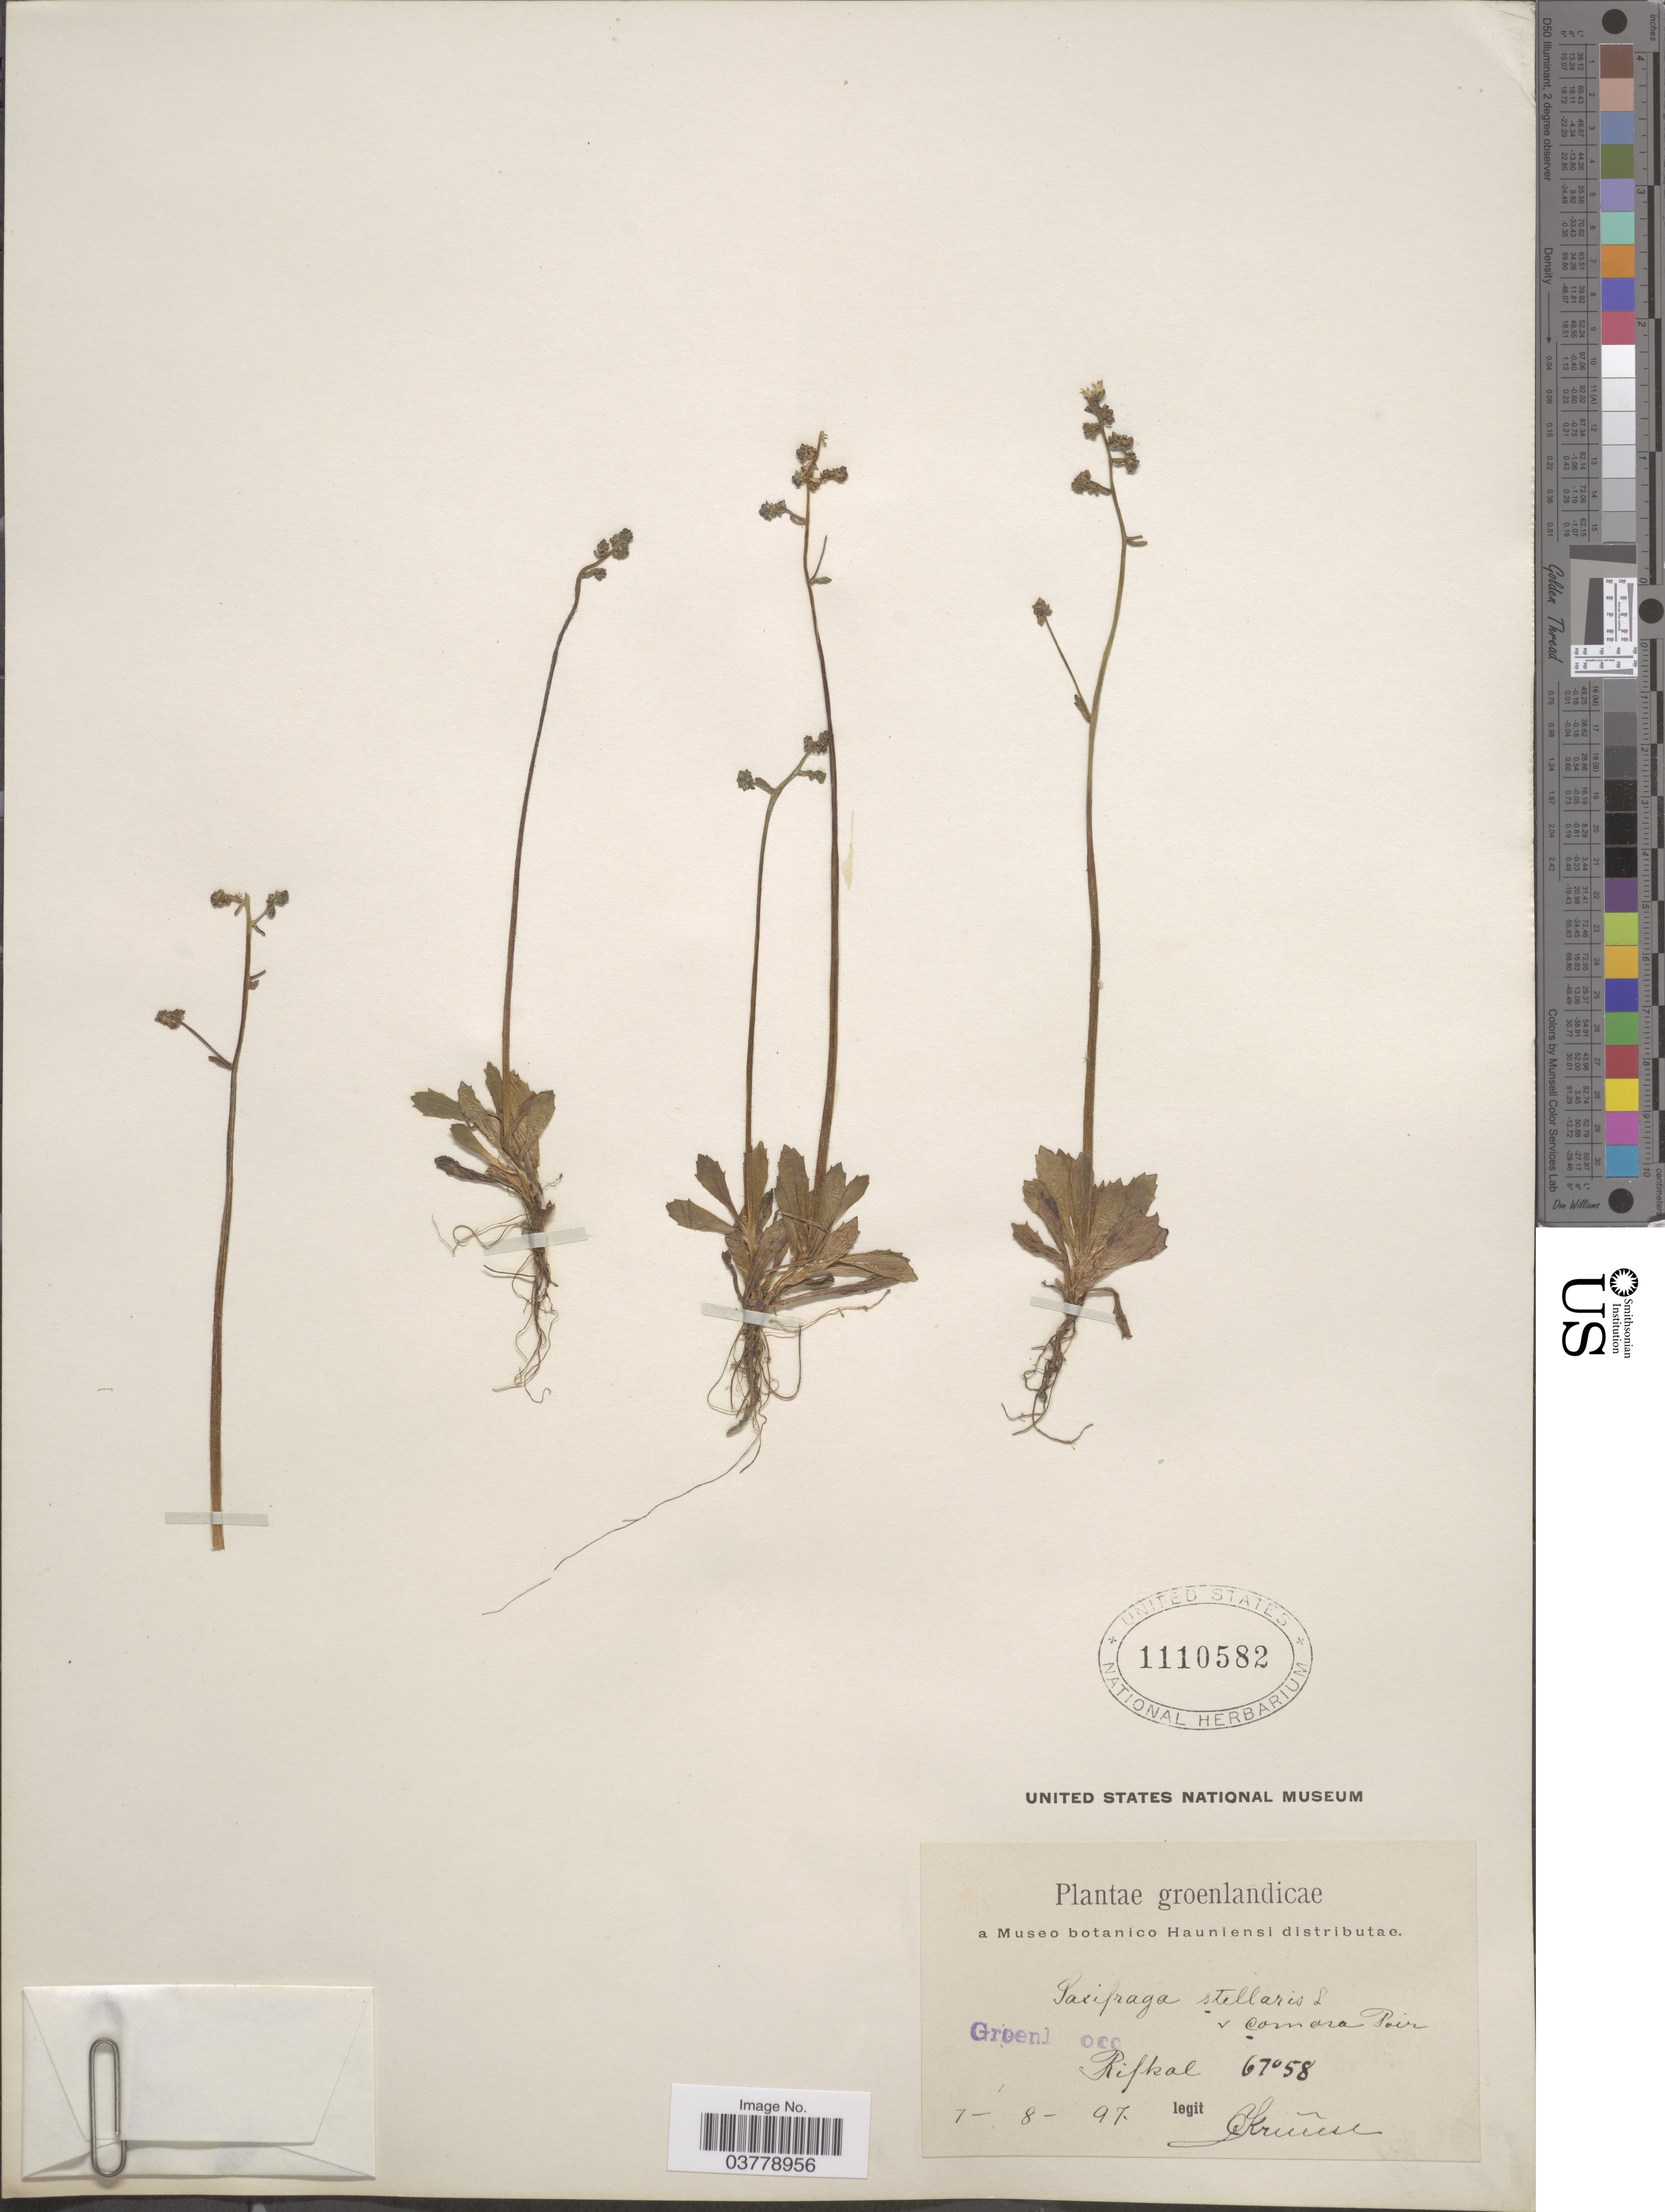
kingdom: Plantae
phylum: Tracheophyta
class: Magnoliopsida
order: Saxifragales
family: Saxifragaceae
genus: Micranthes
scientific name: Micranthes foliolosa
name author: (R. Br.) Gornall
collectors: C. Kruuse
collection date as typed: Transcribed d/m/y: 7/8/97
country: Greenland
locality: Groenl. occ. Rifkal*.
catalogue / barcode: US 1110582